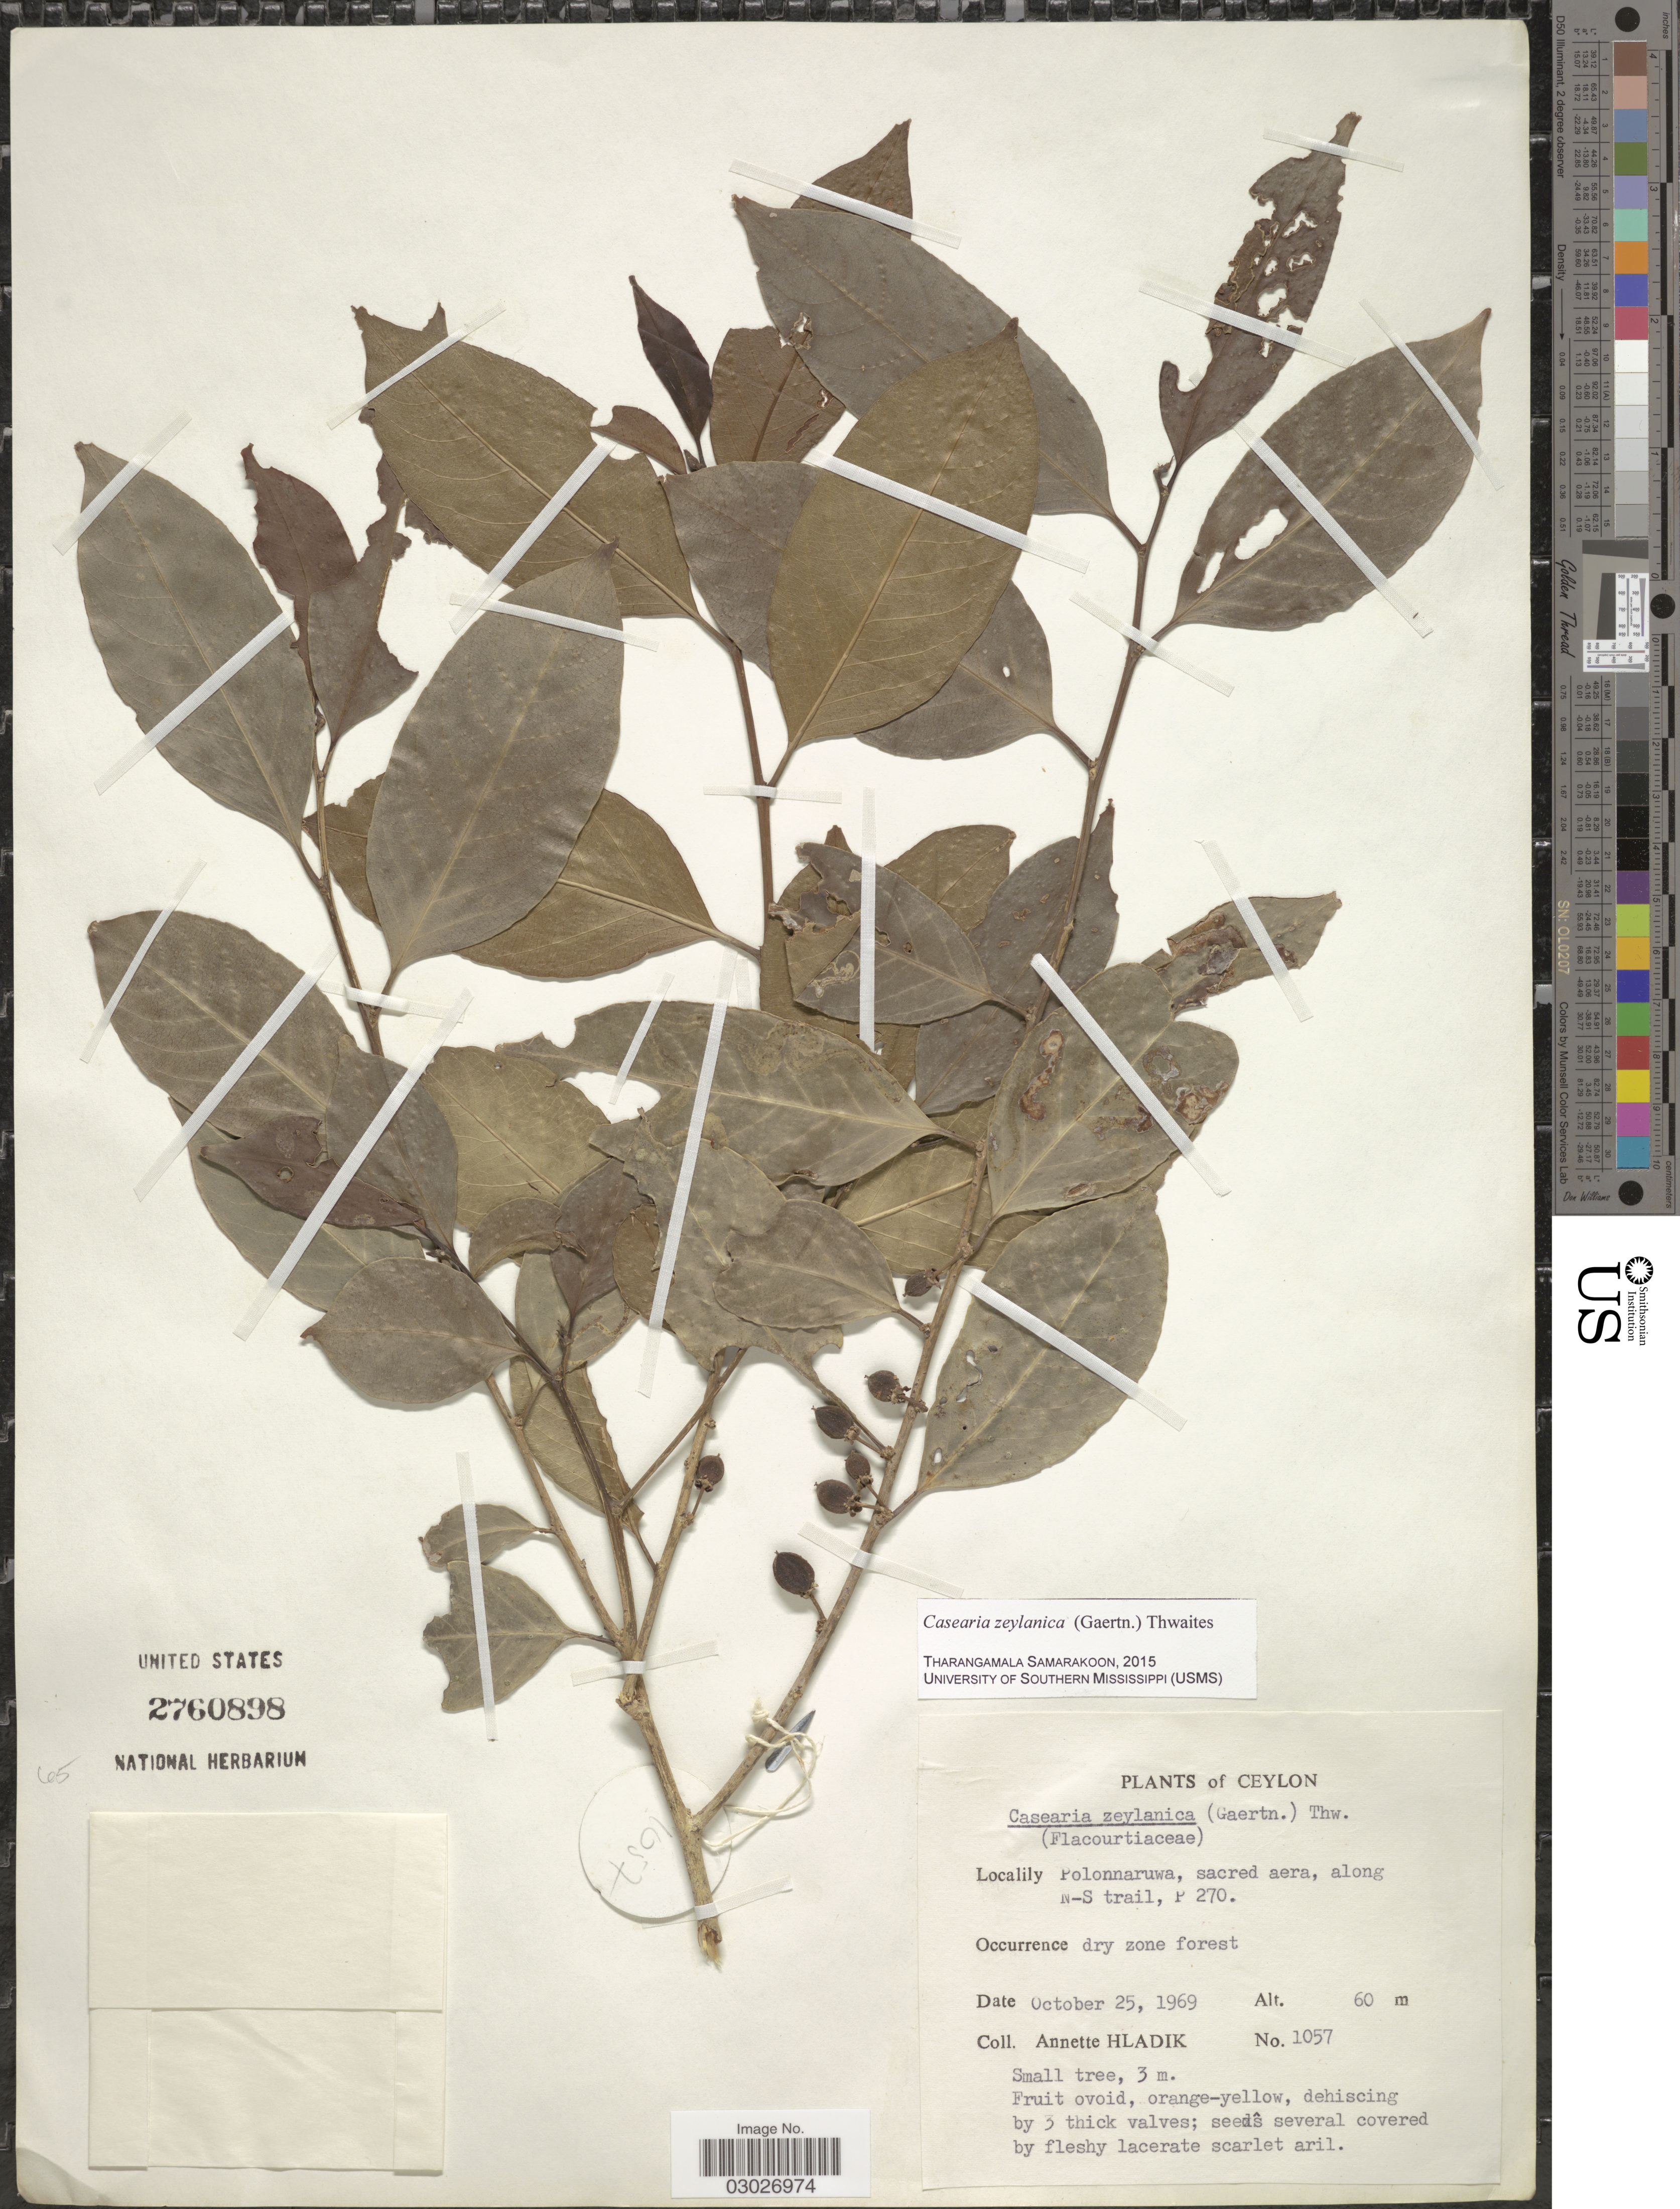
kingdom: Plantae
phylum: Tracheophyta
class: Magnoliopsida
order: Malpighiales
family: Salicaceae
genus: Casearia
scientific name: Casearia zeylanica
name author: Thwaites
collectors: A. Hladik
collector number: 1057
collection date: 1969-10-25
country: Sri Lanka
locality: Ceylon. Polonnaruwa, sacred aera, along N-S trail, P 270.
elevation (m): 60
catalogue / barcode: US 2760898